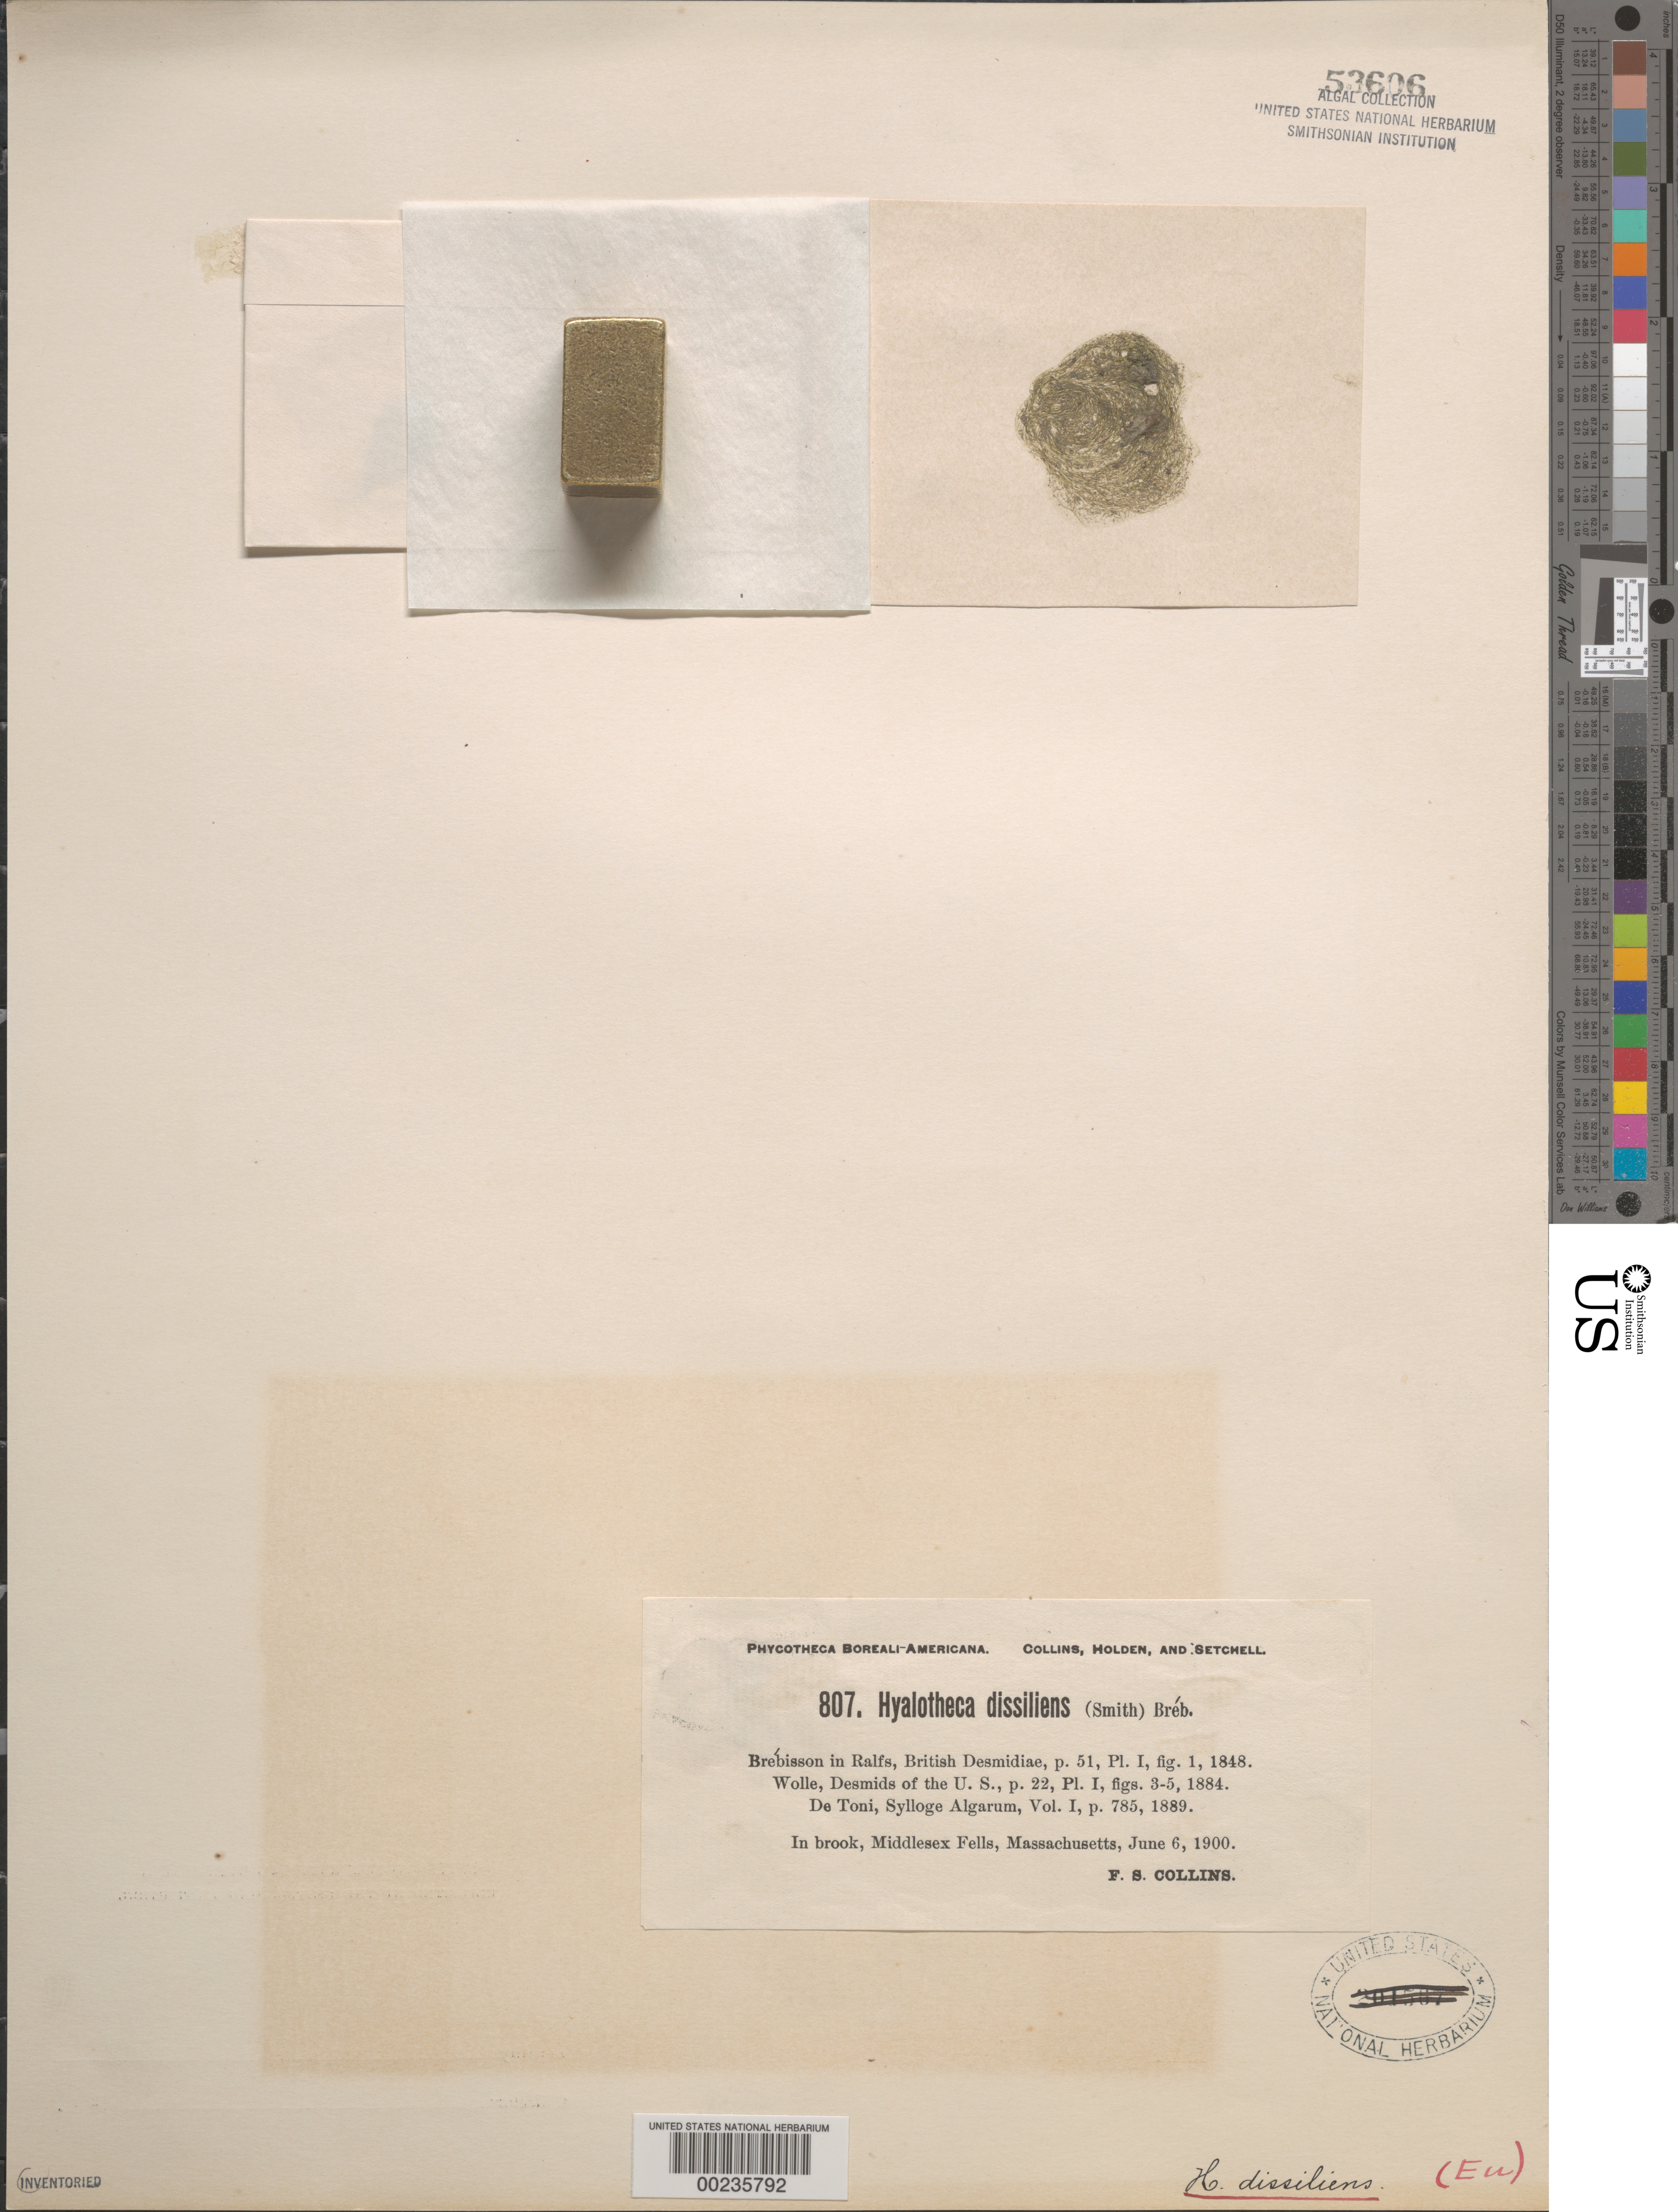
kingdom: Plantae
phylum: Charophyta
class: Zygnematophyceae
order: Zygnematales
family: Desmidiaceae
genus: Hyalotheca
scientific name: Hyalotheca dissiliens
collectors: F. Collins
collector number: PB-A 807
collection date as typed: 06 Jun 1900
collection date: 1900-06-06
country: United States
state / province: Massachusetts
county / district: Middlesex County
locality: Middlesex Fells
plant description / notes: Collins, Holden & Setchell, Phycotheca Boreali-Americana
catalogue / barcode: US 53606